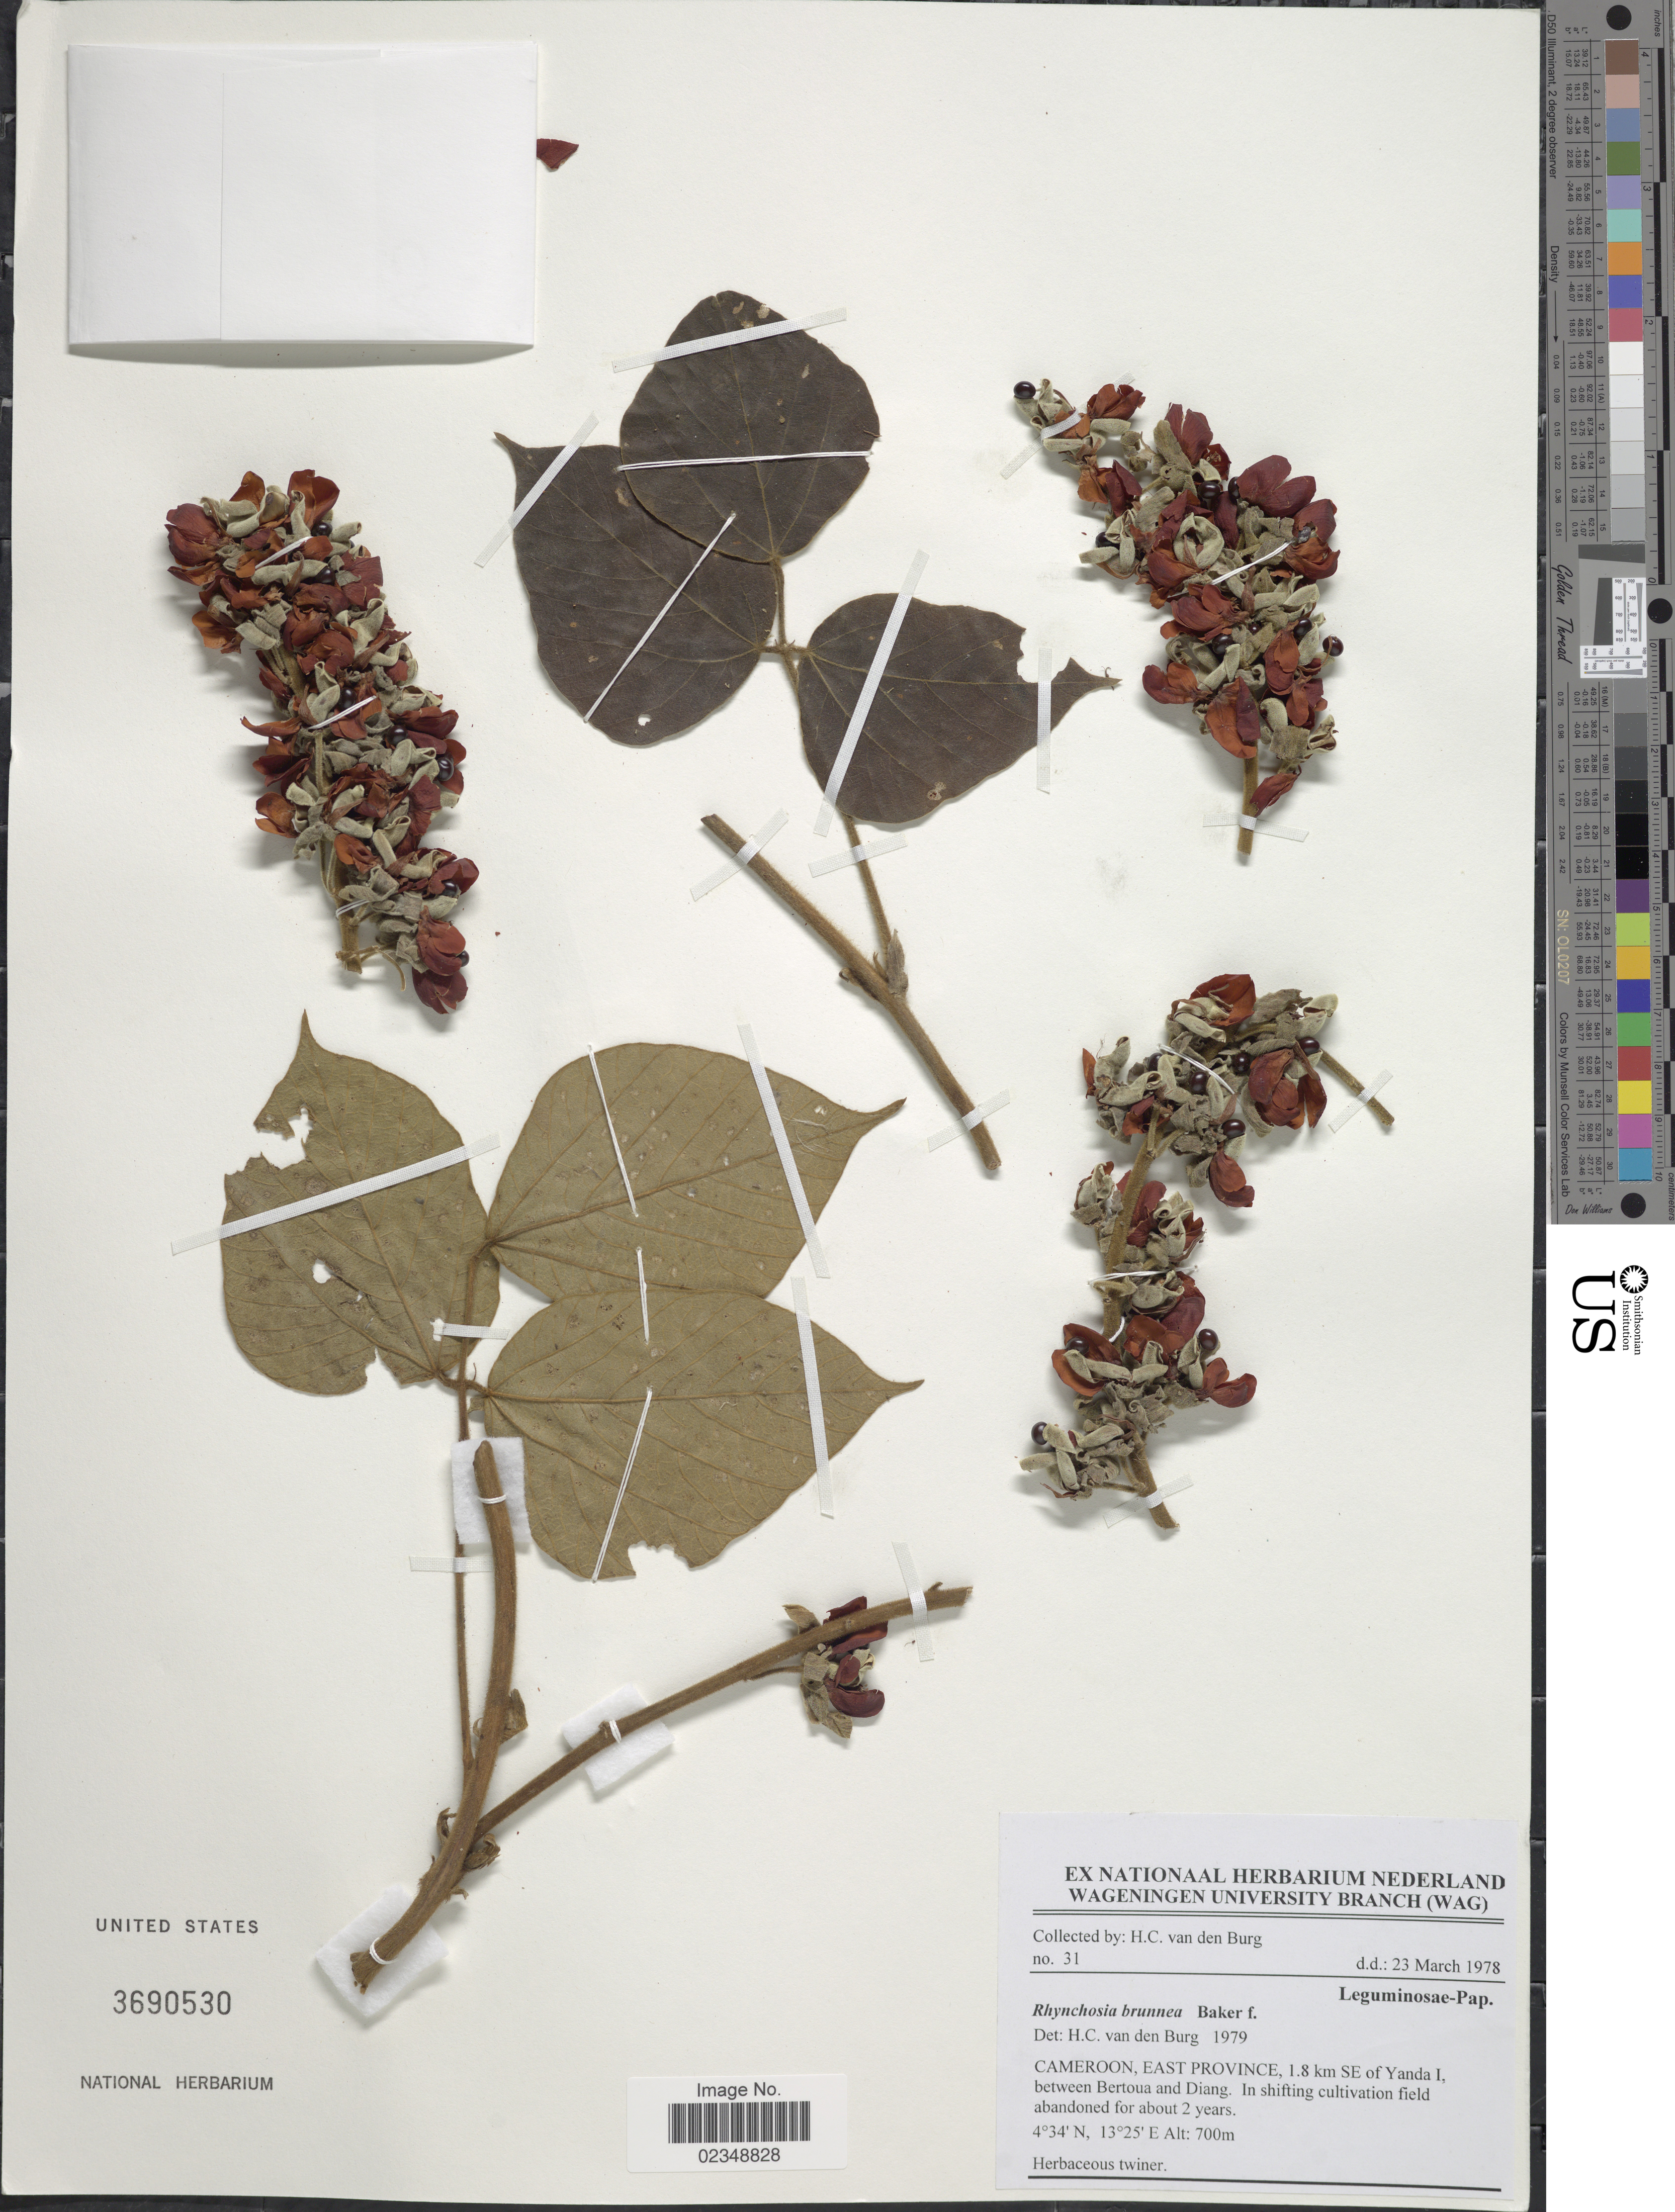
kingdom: Plantae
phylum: Tracheophyta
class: Magnoliopsida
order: Fabales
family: Fabaceae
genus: Rhynchosia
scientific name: Rhynchosia brunnea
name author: Baker f.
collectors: H. Burg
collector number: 31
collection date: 1978-03-23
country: Cameroon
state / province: Est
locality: Cameroon, East Province, 1.8 km SE of Yanda I. between Bertoua and Diang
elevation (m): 700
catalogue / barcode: US 3690530